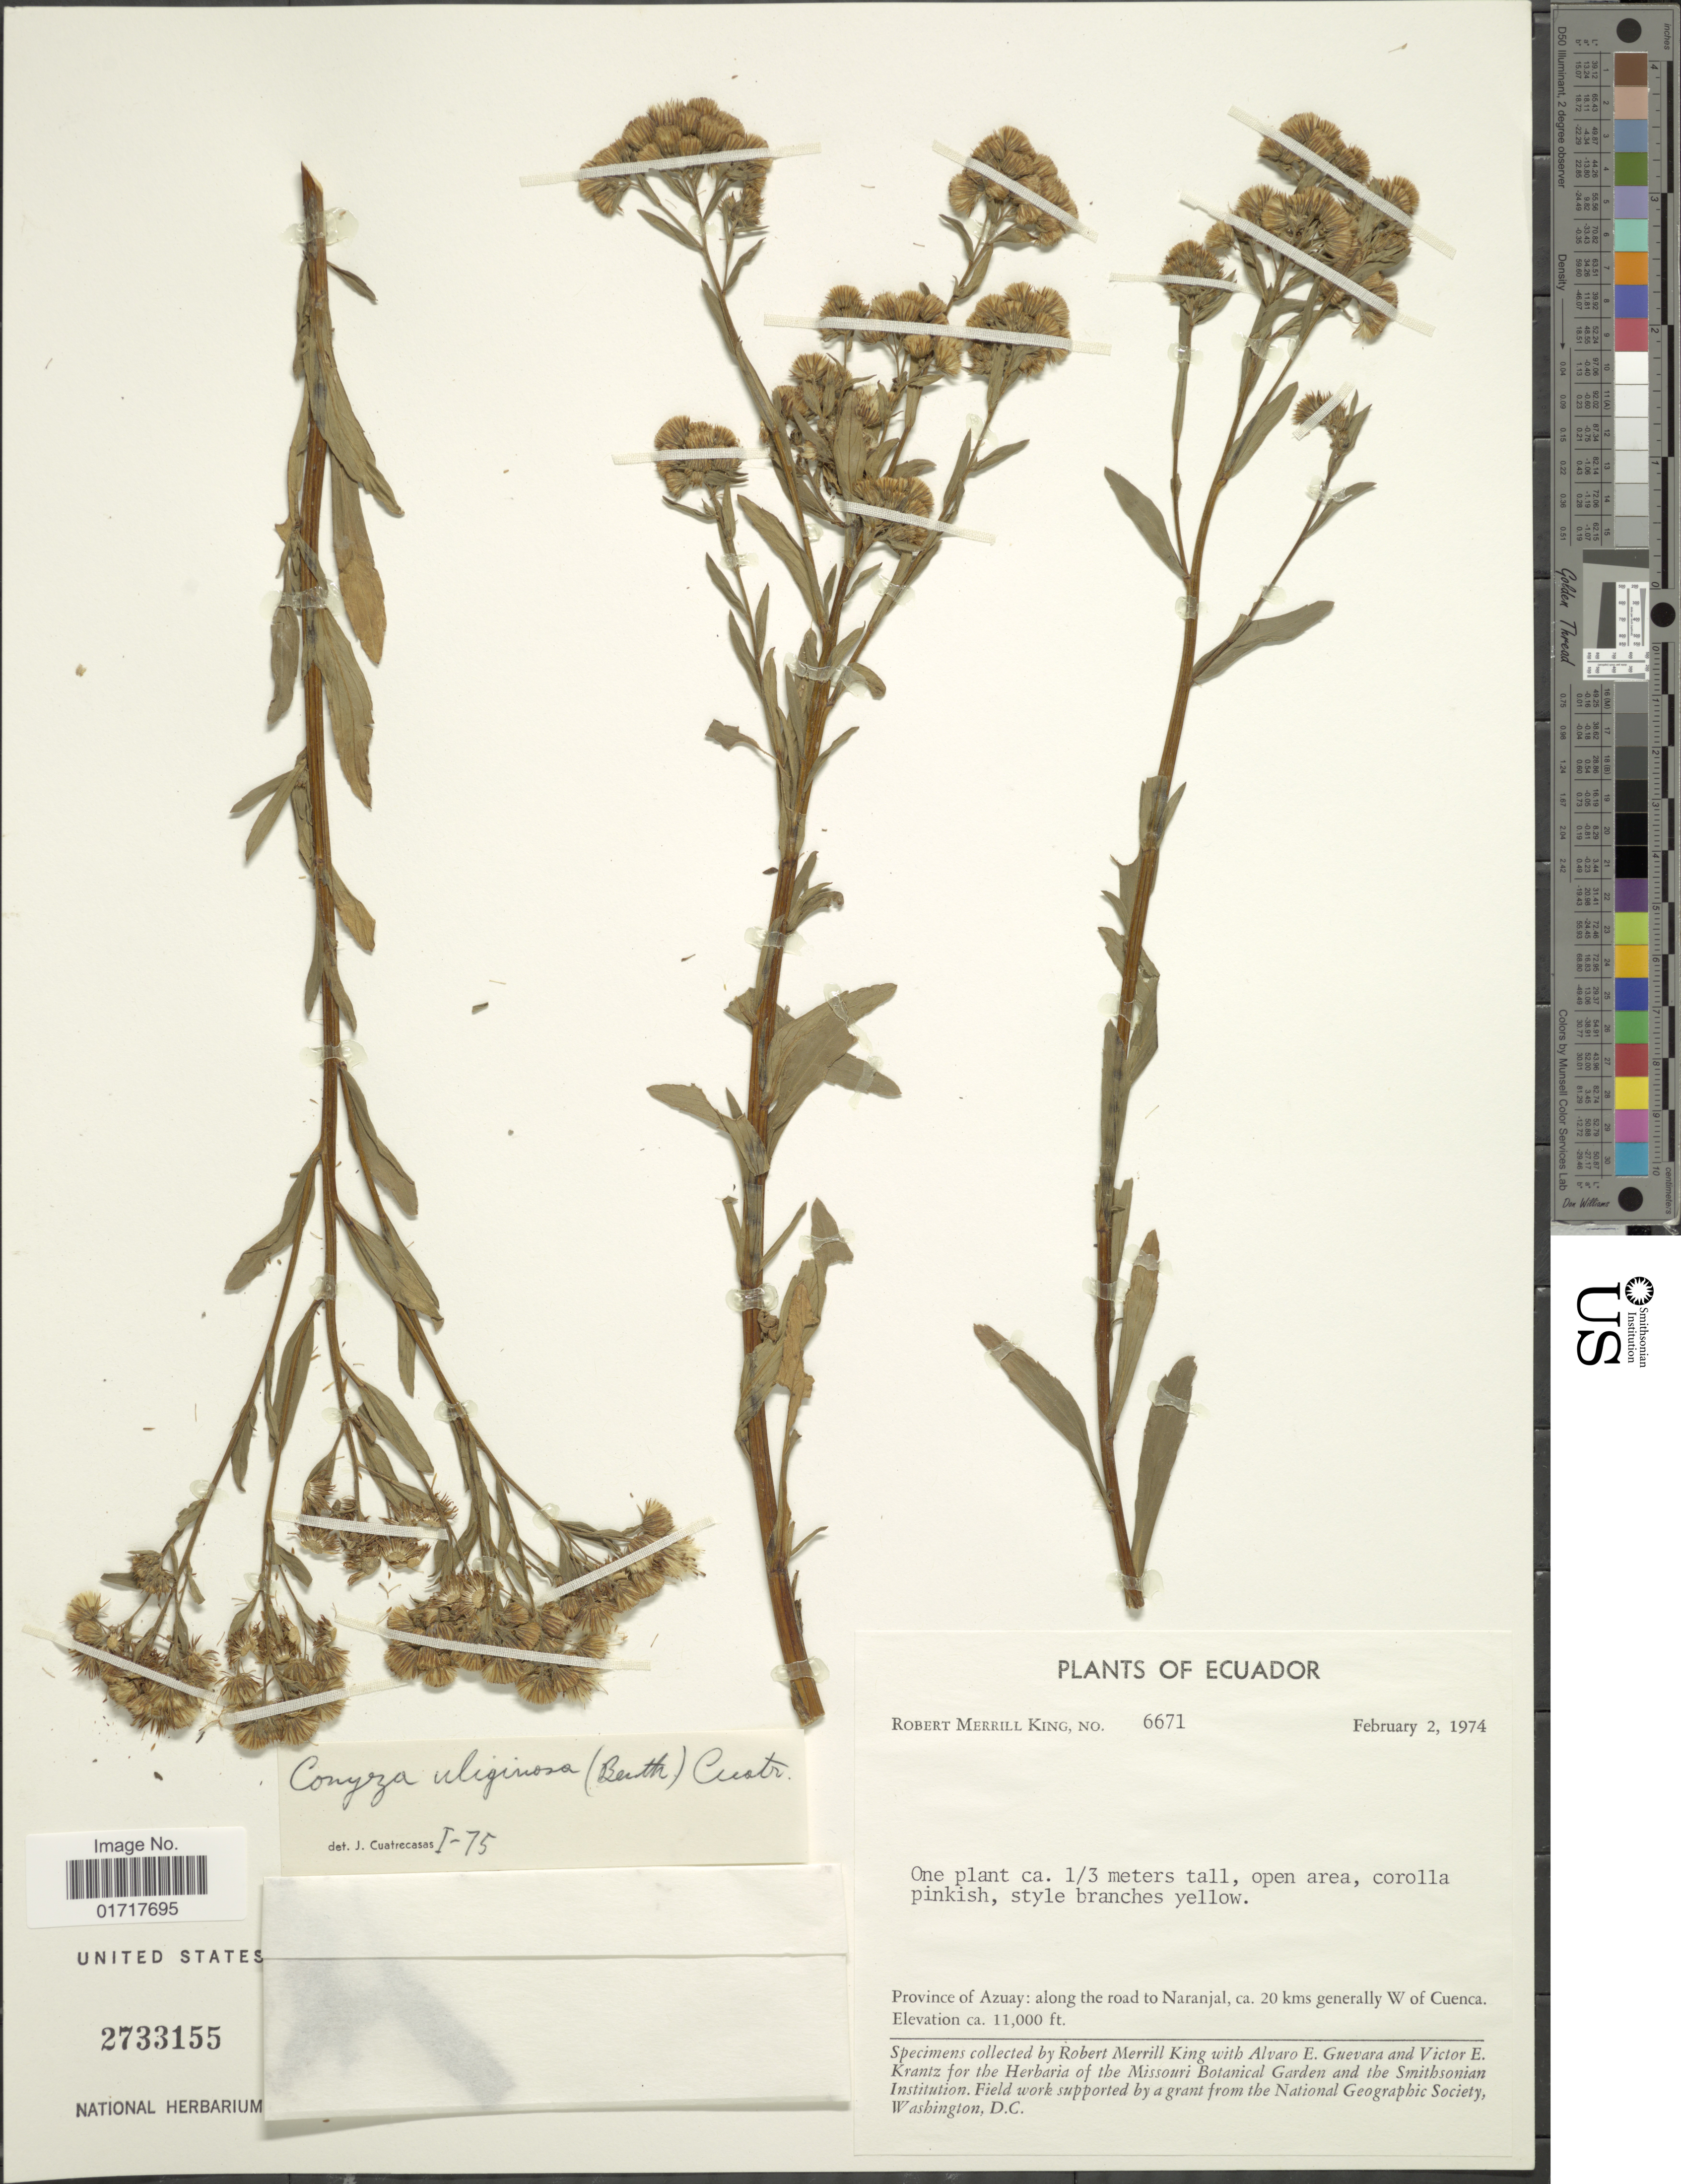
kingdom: Plantae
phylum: Tracheophyta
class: Magnoliopsida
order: Asterales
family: Asteraceae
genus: Conyza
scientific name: Conyza uliginosa var. colimbiana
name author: (Hieron.) Cuatrec.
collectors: R. M. King, A. E. Guevara & V. Krantz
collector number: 6671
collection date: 1974-02-02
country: Ecuador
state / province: Azuay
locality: along the road to Naranjal, ca. 20 kms generally W of Cuenca.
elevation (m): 3353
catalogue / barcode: US 2733155